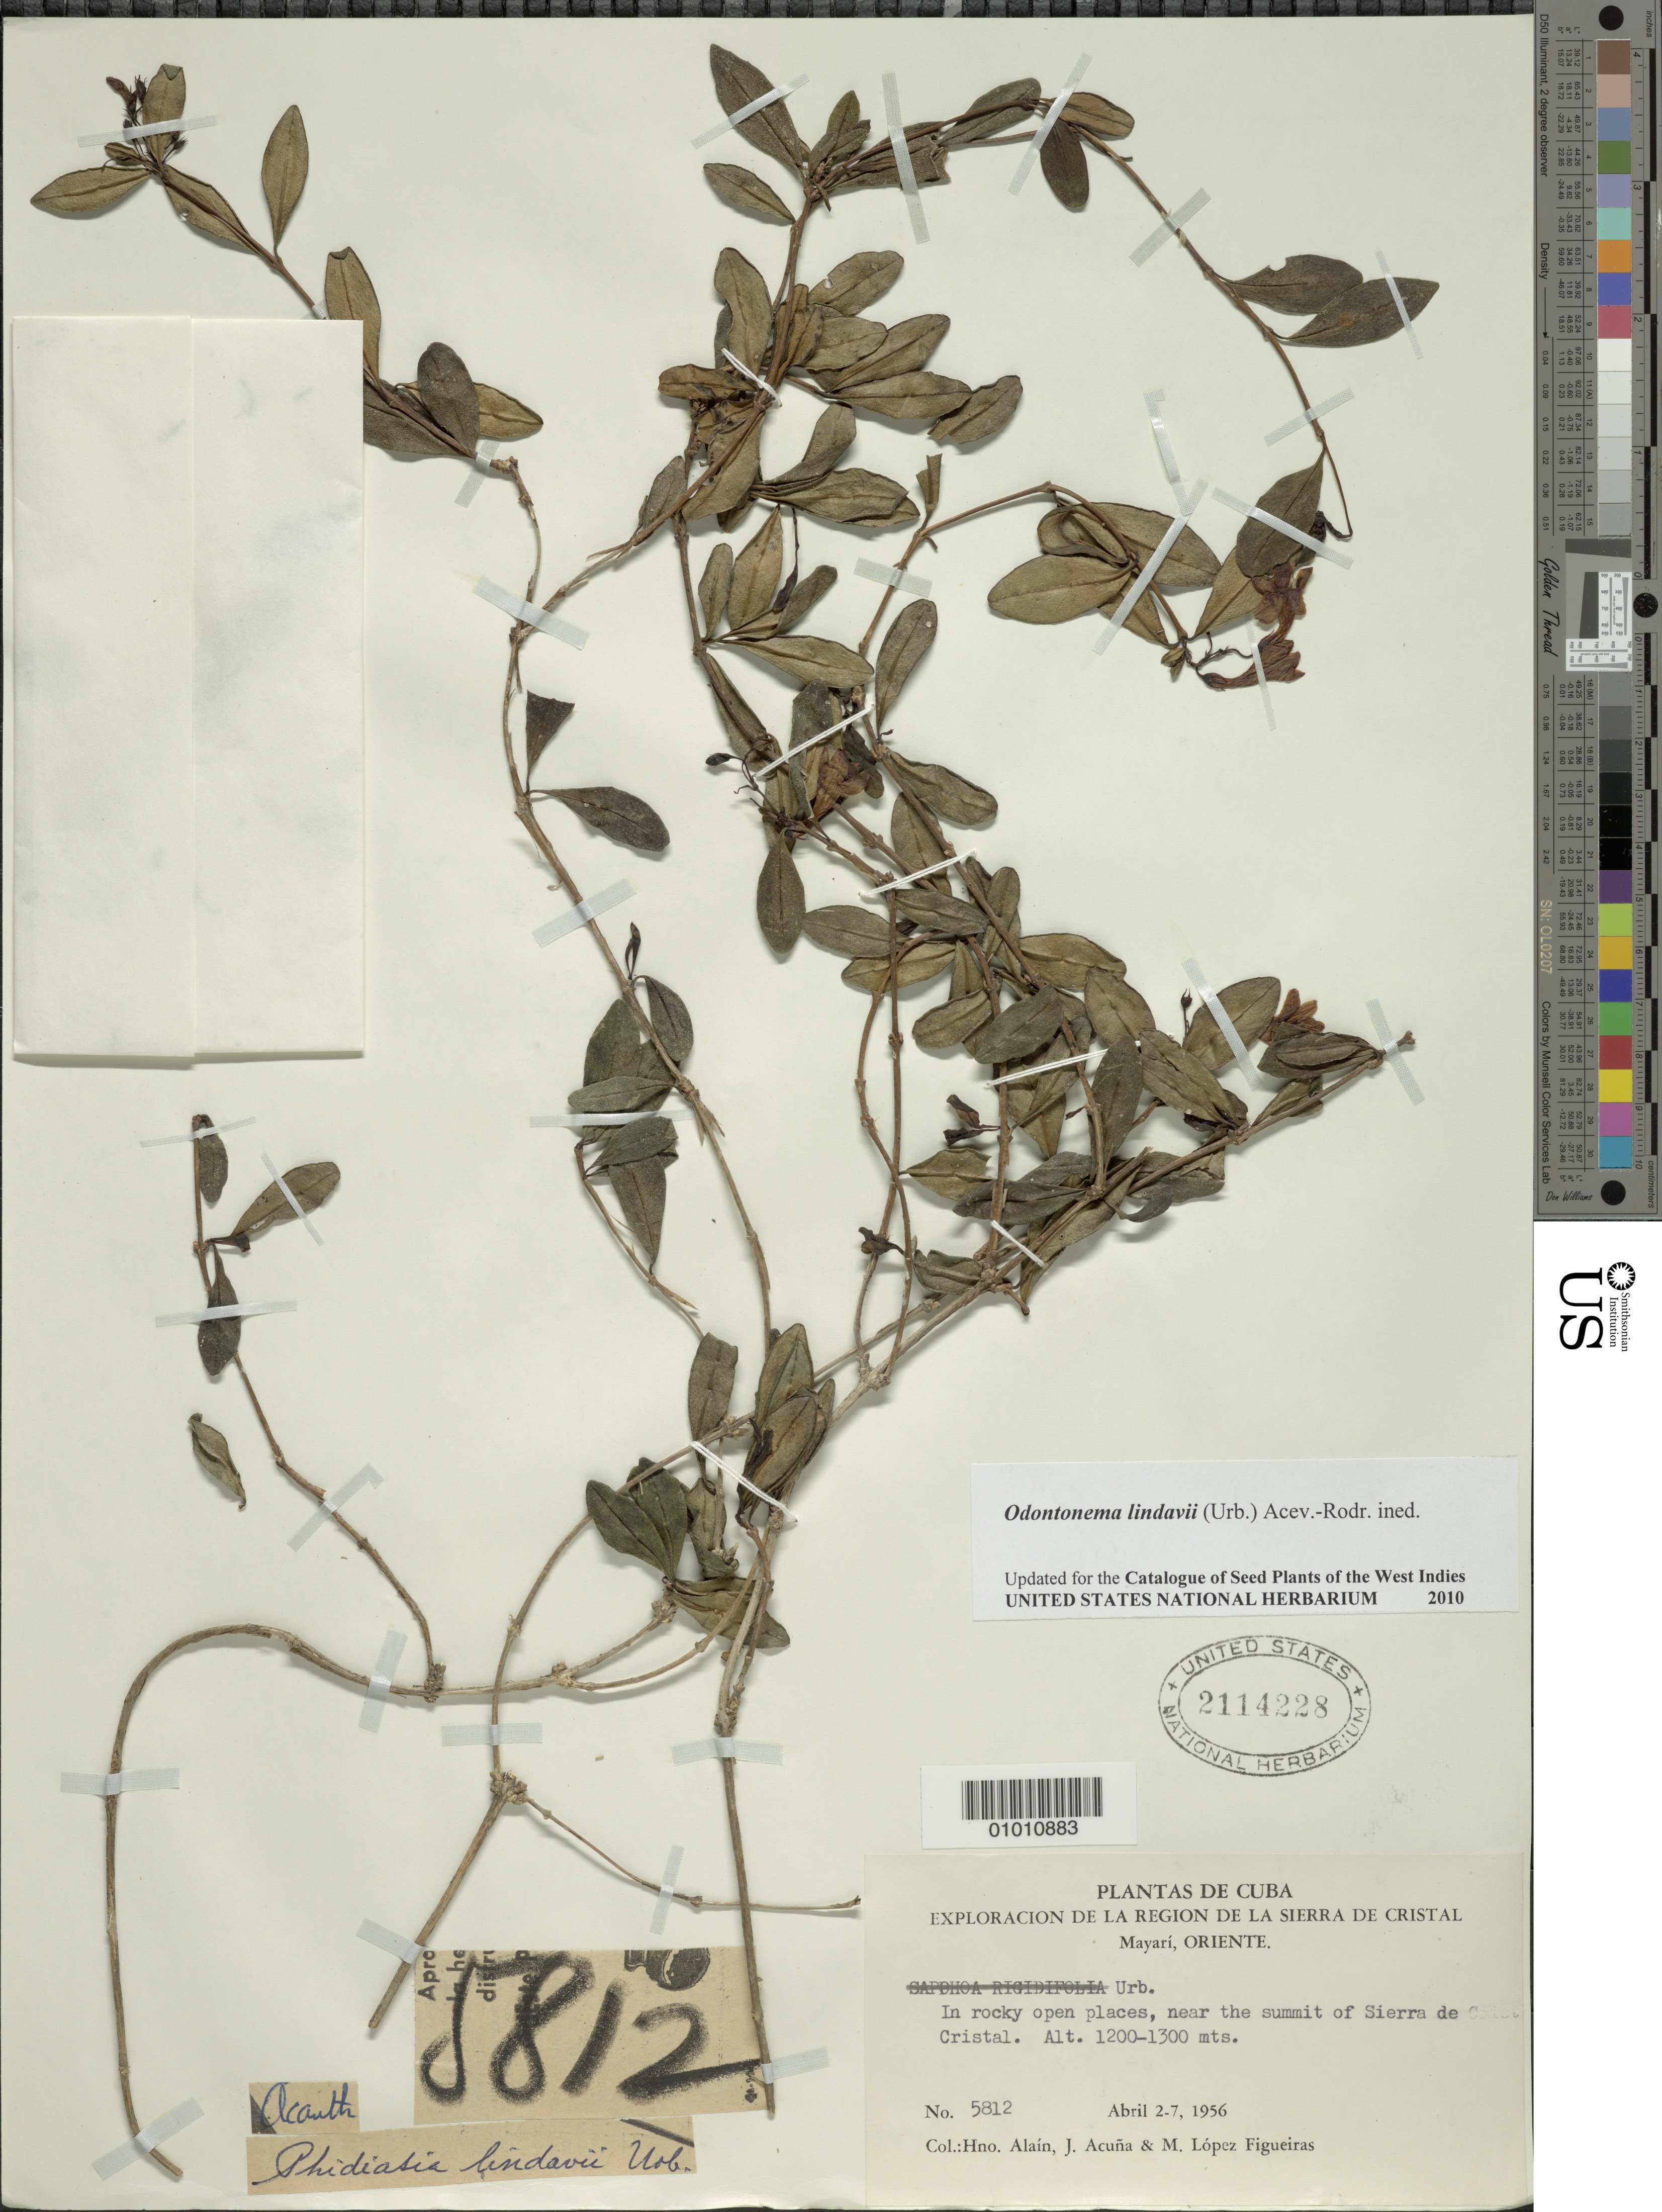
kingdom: Plantae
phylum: Tracheophyta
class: Magnoliopsida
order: Lamiales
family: Acanthaceae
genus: Odontonema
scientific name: Odontonema lindavii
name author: (Urb.) Acev.-Rodr.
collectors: A. H. Liogier, J. Acuña & M. López Figueiras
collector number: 5812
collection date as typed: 02 Apr 1956 to 07 Apr 1956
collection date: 1956-04-02/1956-04-07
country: Cuba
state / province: Oriente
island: Cuba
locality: Mayarí, Sierra de Cristal, near summit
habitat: In rocky open places near summit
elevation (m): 1200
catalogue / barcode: US 2114228